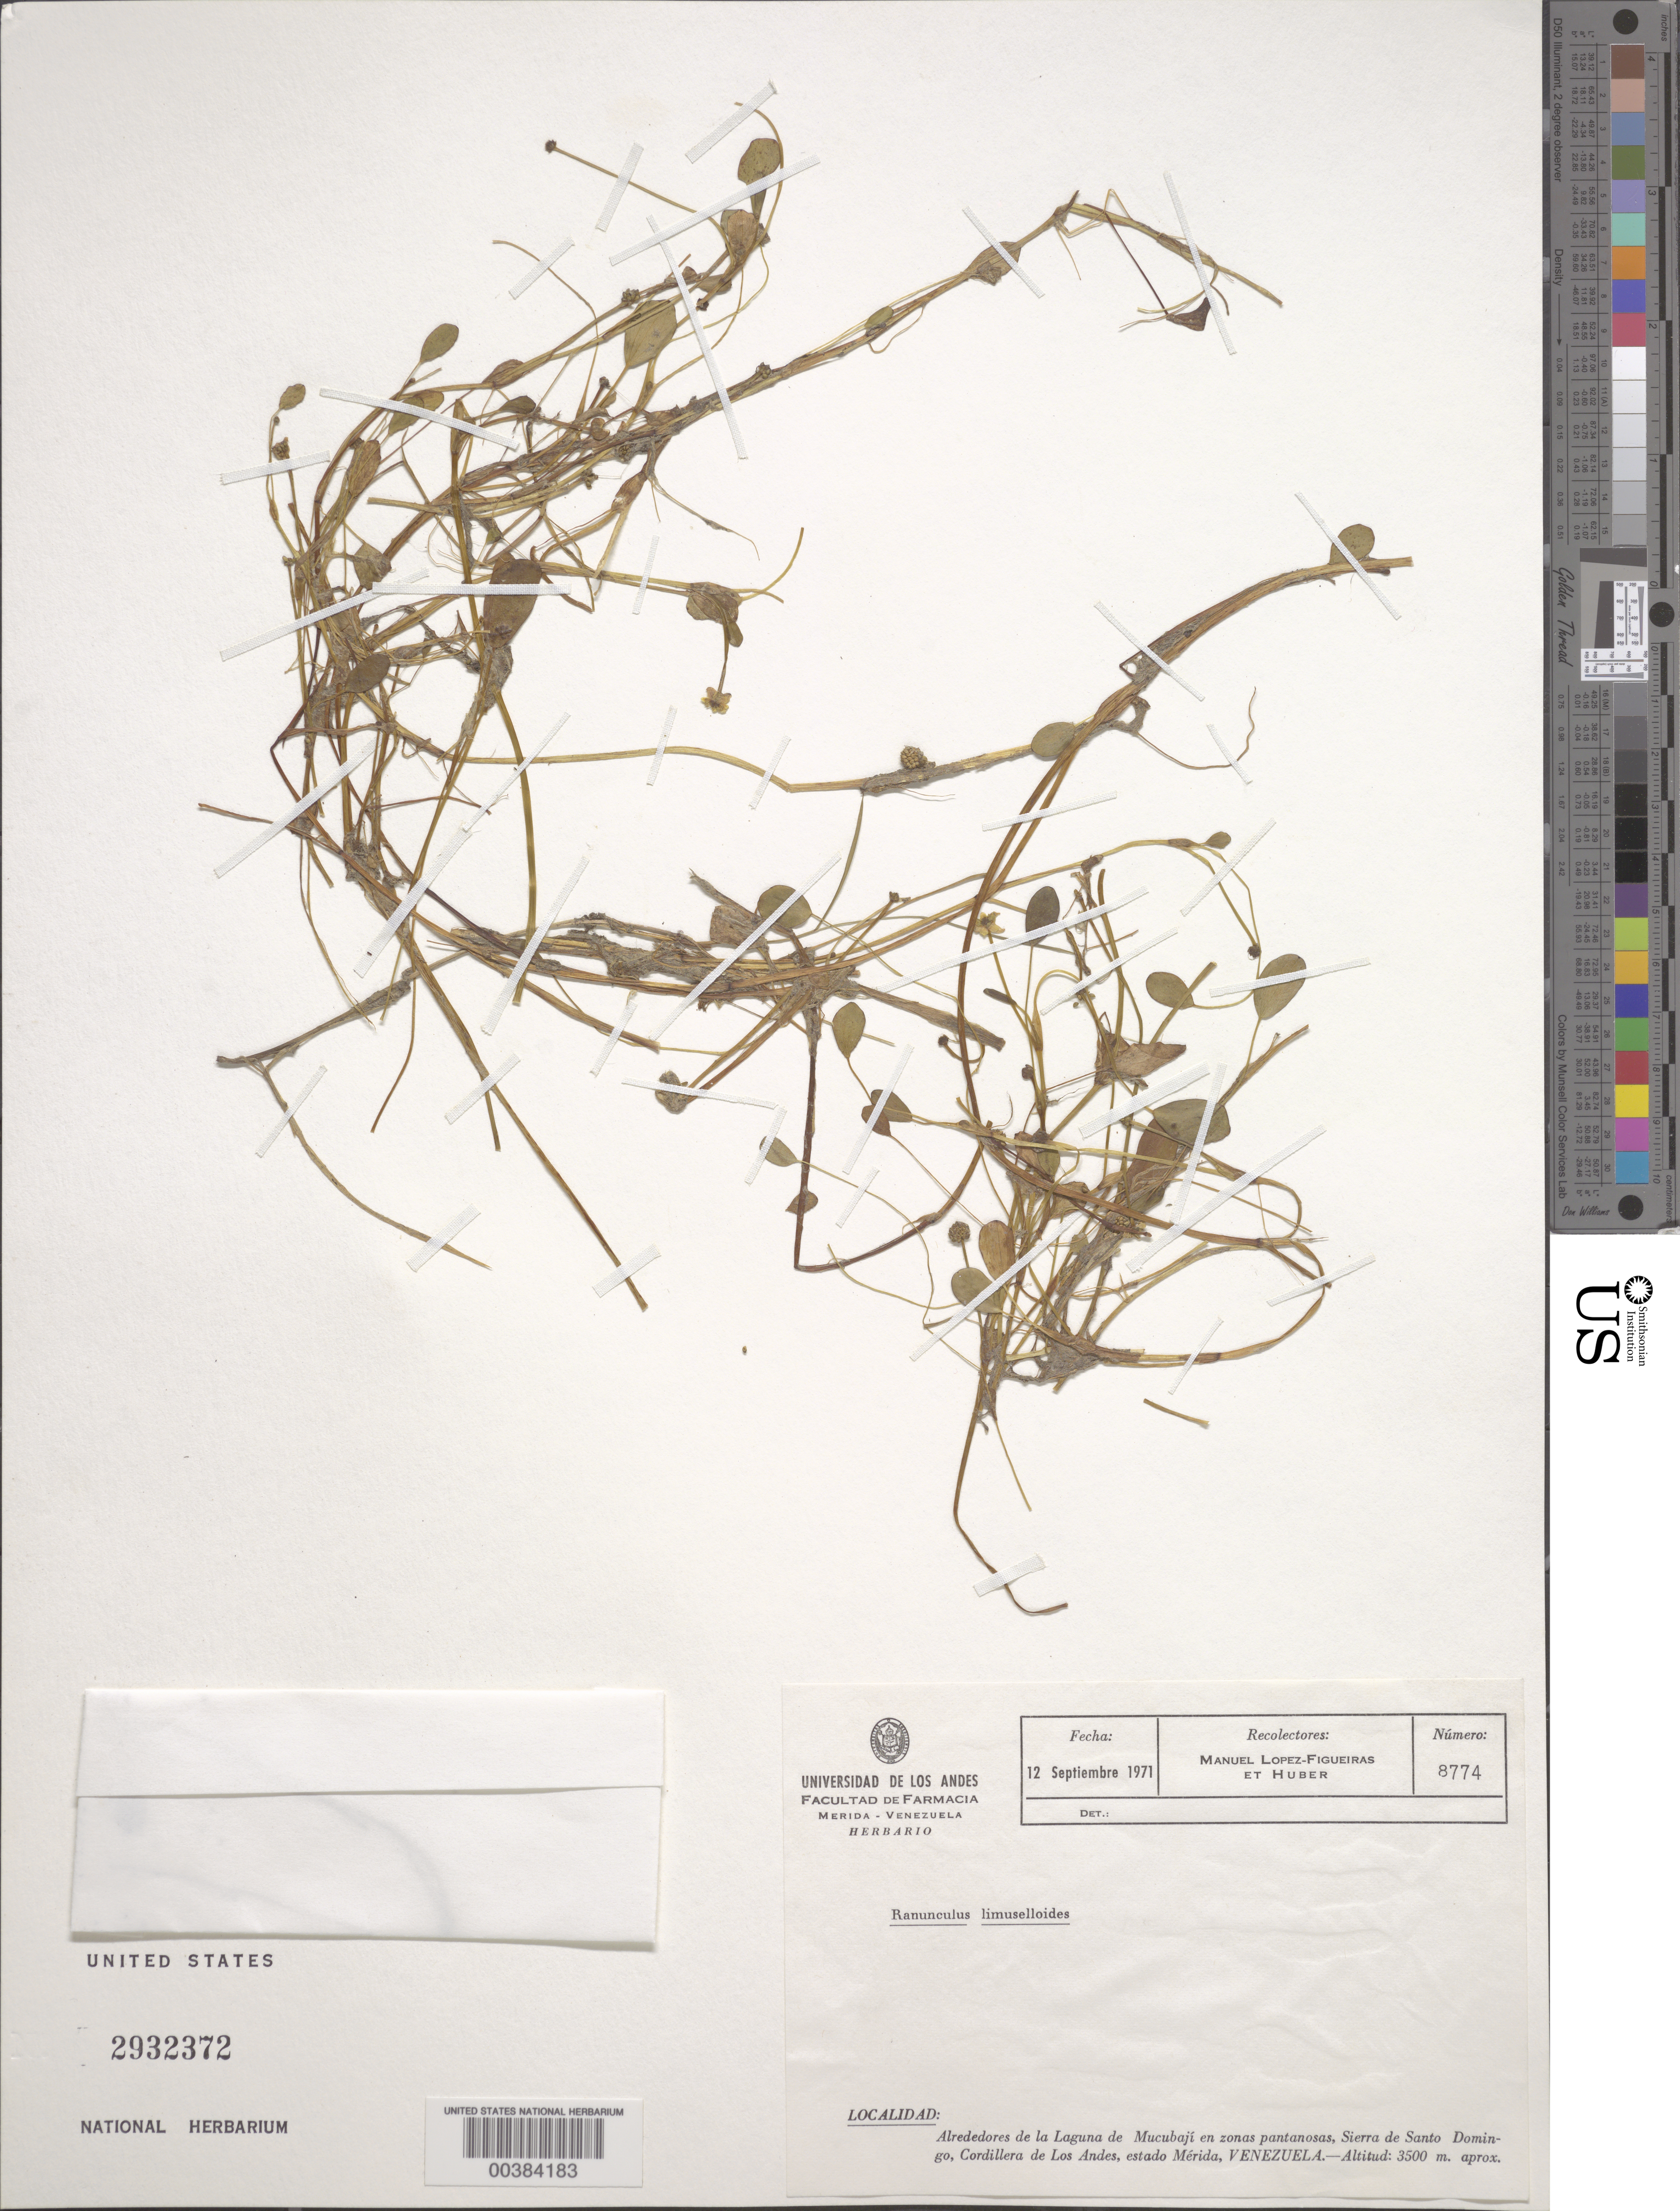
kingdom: Plantae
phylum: Tracheophyta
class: Magnoliopsida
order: Ranunculales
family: Ranunculaceae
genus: Ranunculus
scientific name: Ranunculus limoselloides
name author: Turcz.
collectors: M. Lopéz-F. & Huber, --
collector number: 8774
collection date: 1971-09-12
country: Venezuela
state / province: Mérida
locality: Alrededores de la Laguna de Mucubají en zonas pantanosas, Sierra de Santo Domingo, Cordillera de Los Andes.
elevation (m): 3500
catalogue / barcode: US 2932372